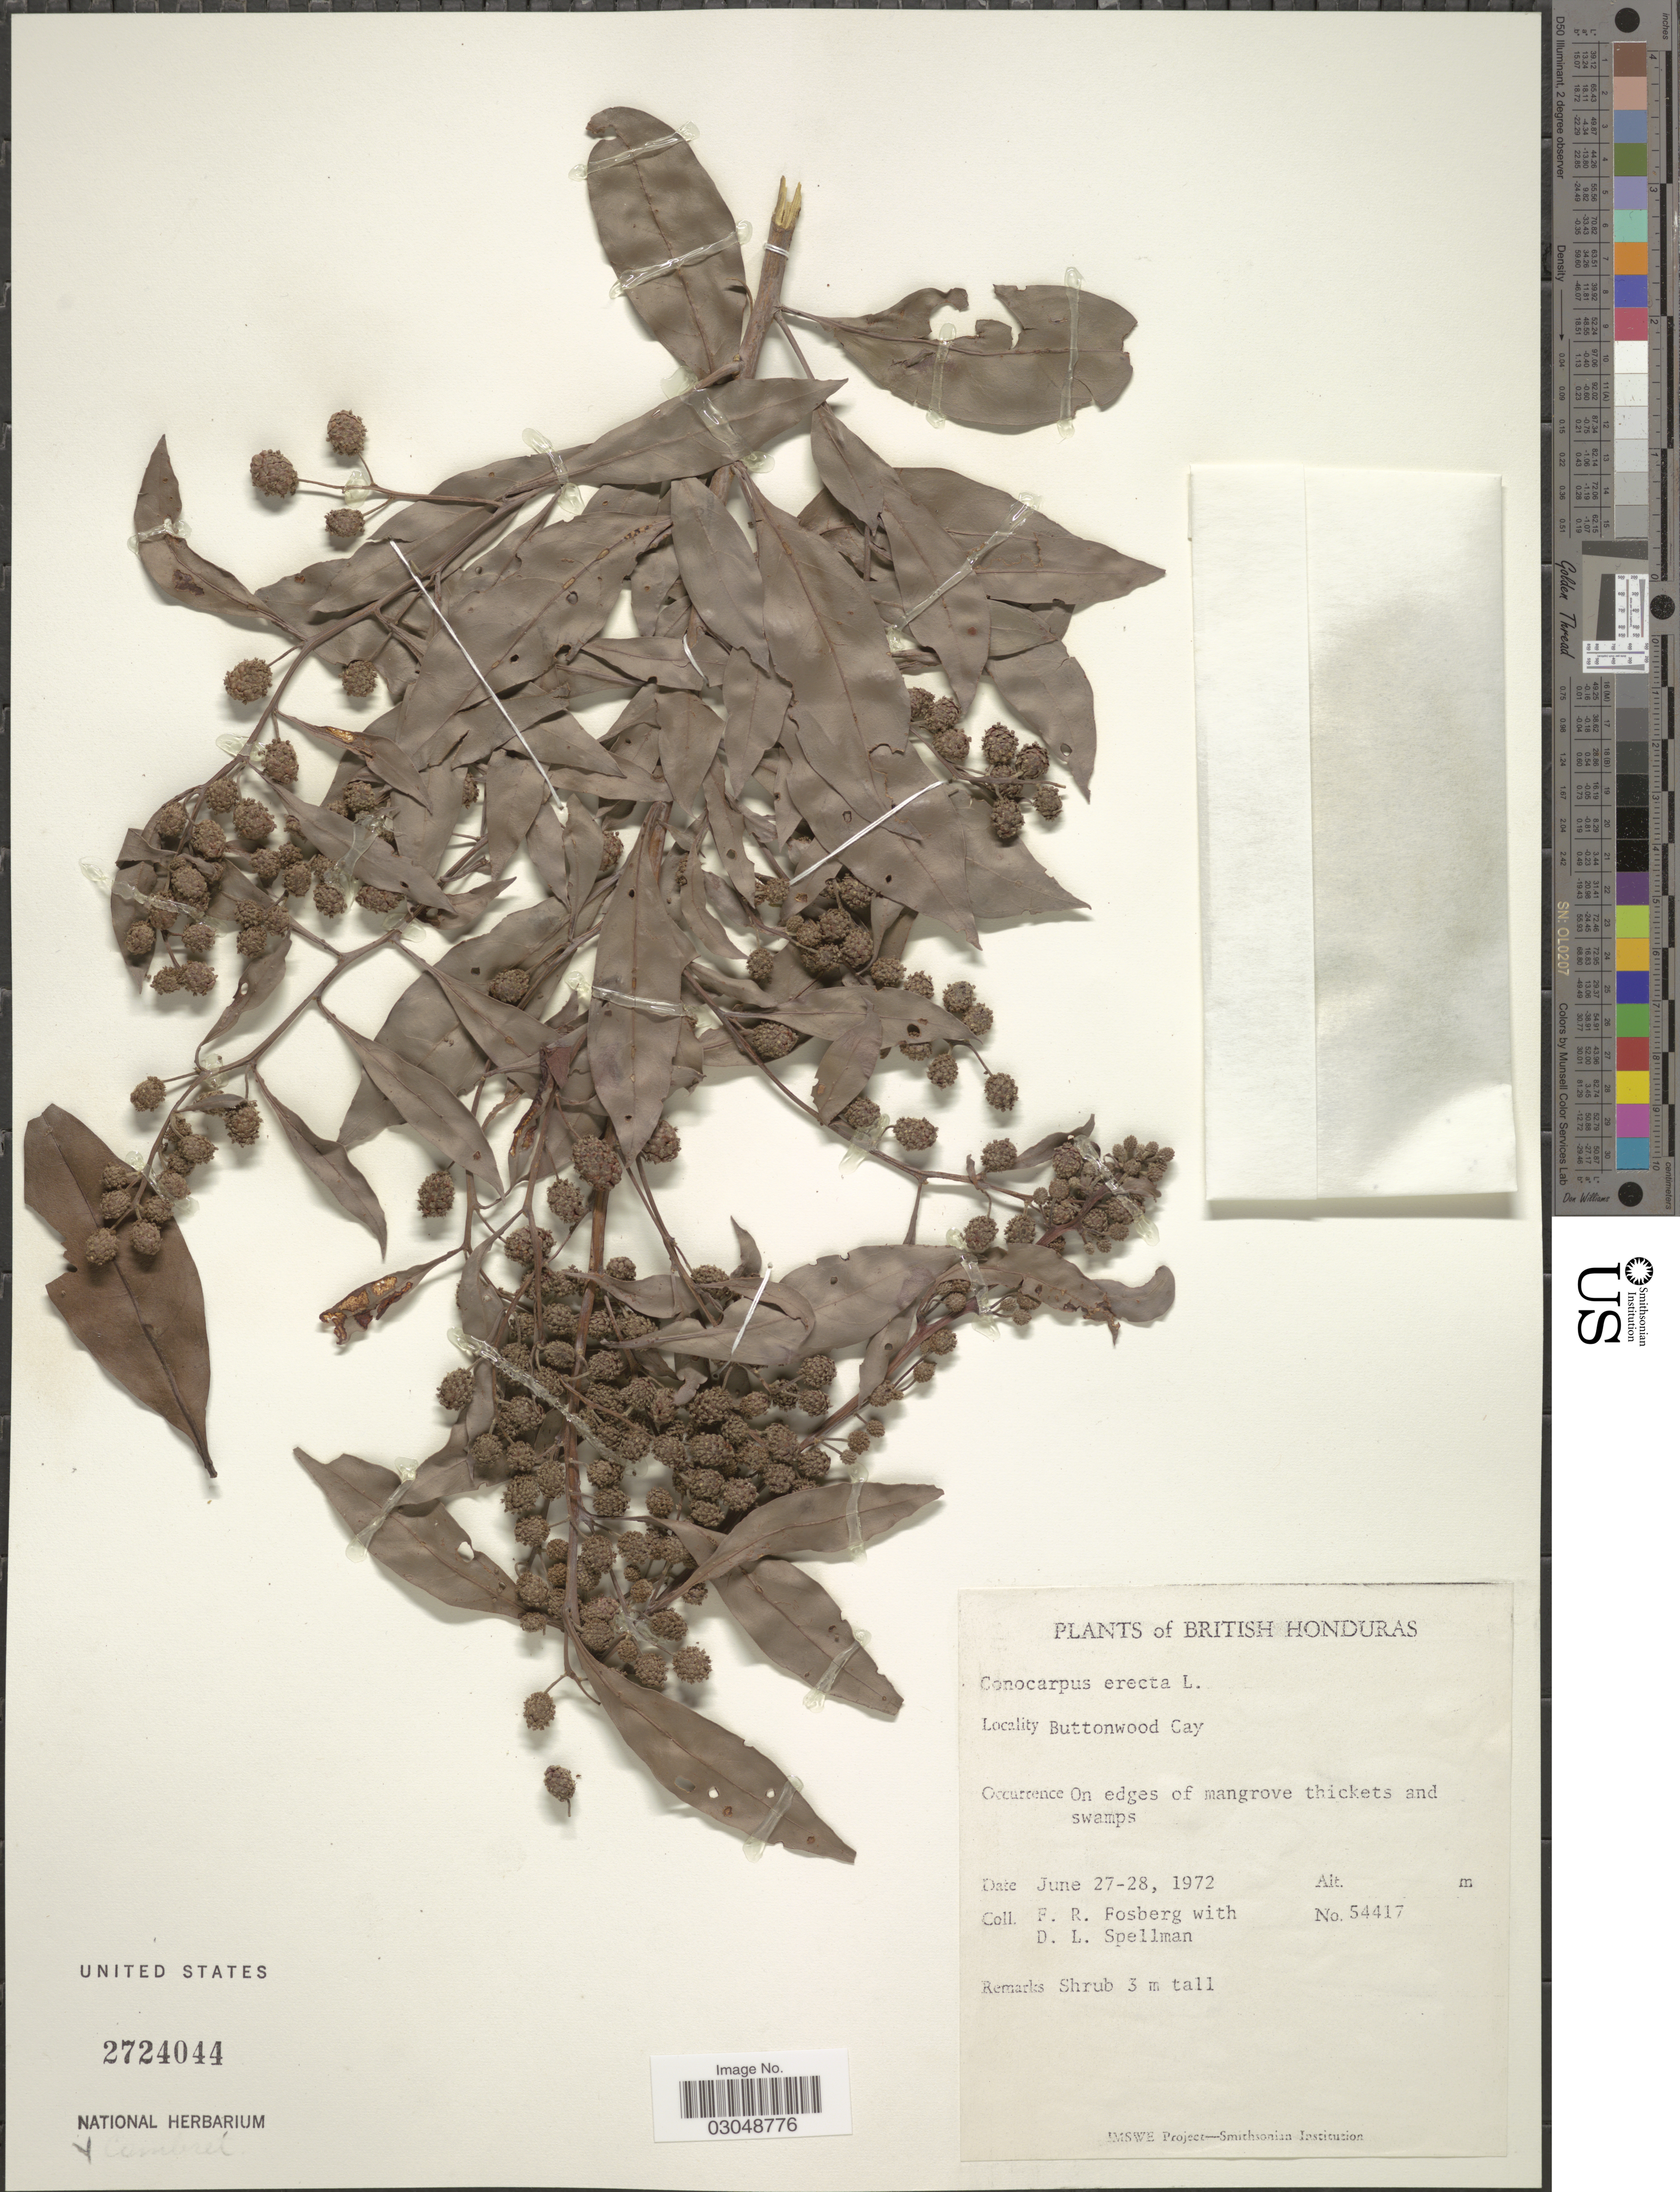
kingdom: Plantae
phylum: Tracheophyta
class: Magnoliopsida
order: Myrtales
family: Combretaceae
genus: Conocarpus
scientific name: Conocarpus erectus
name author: L.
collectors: F. R. Fosberg & D. L. Spellman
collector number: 54417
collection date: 1972-06-27/1972-06-28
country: Belize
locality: British Honduras. Buttonwood Cay.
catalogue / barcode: US 2724044